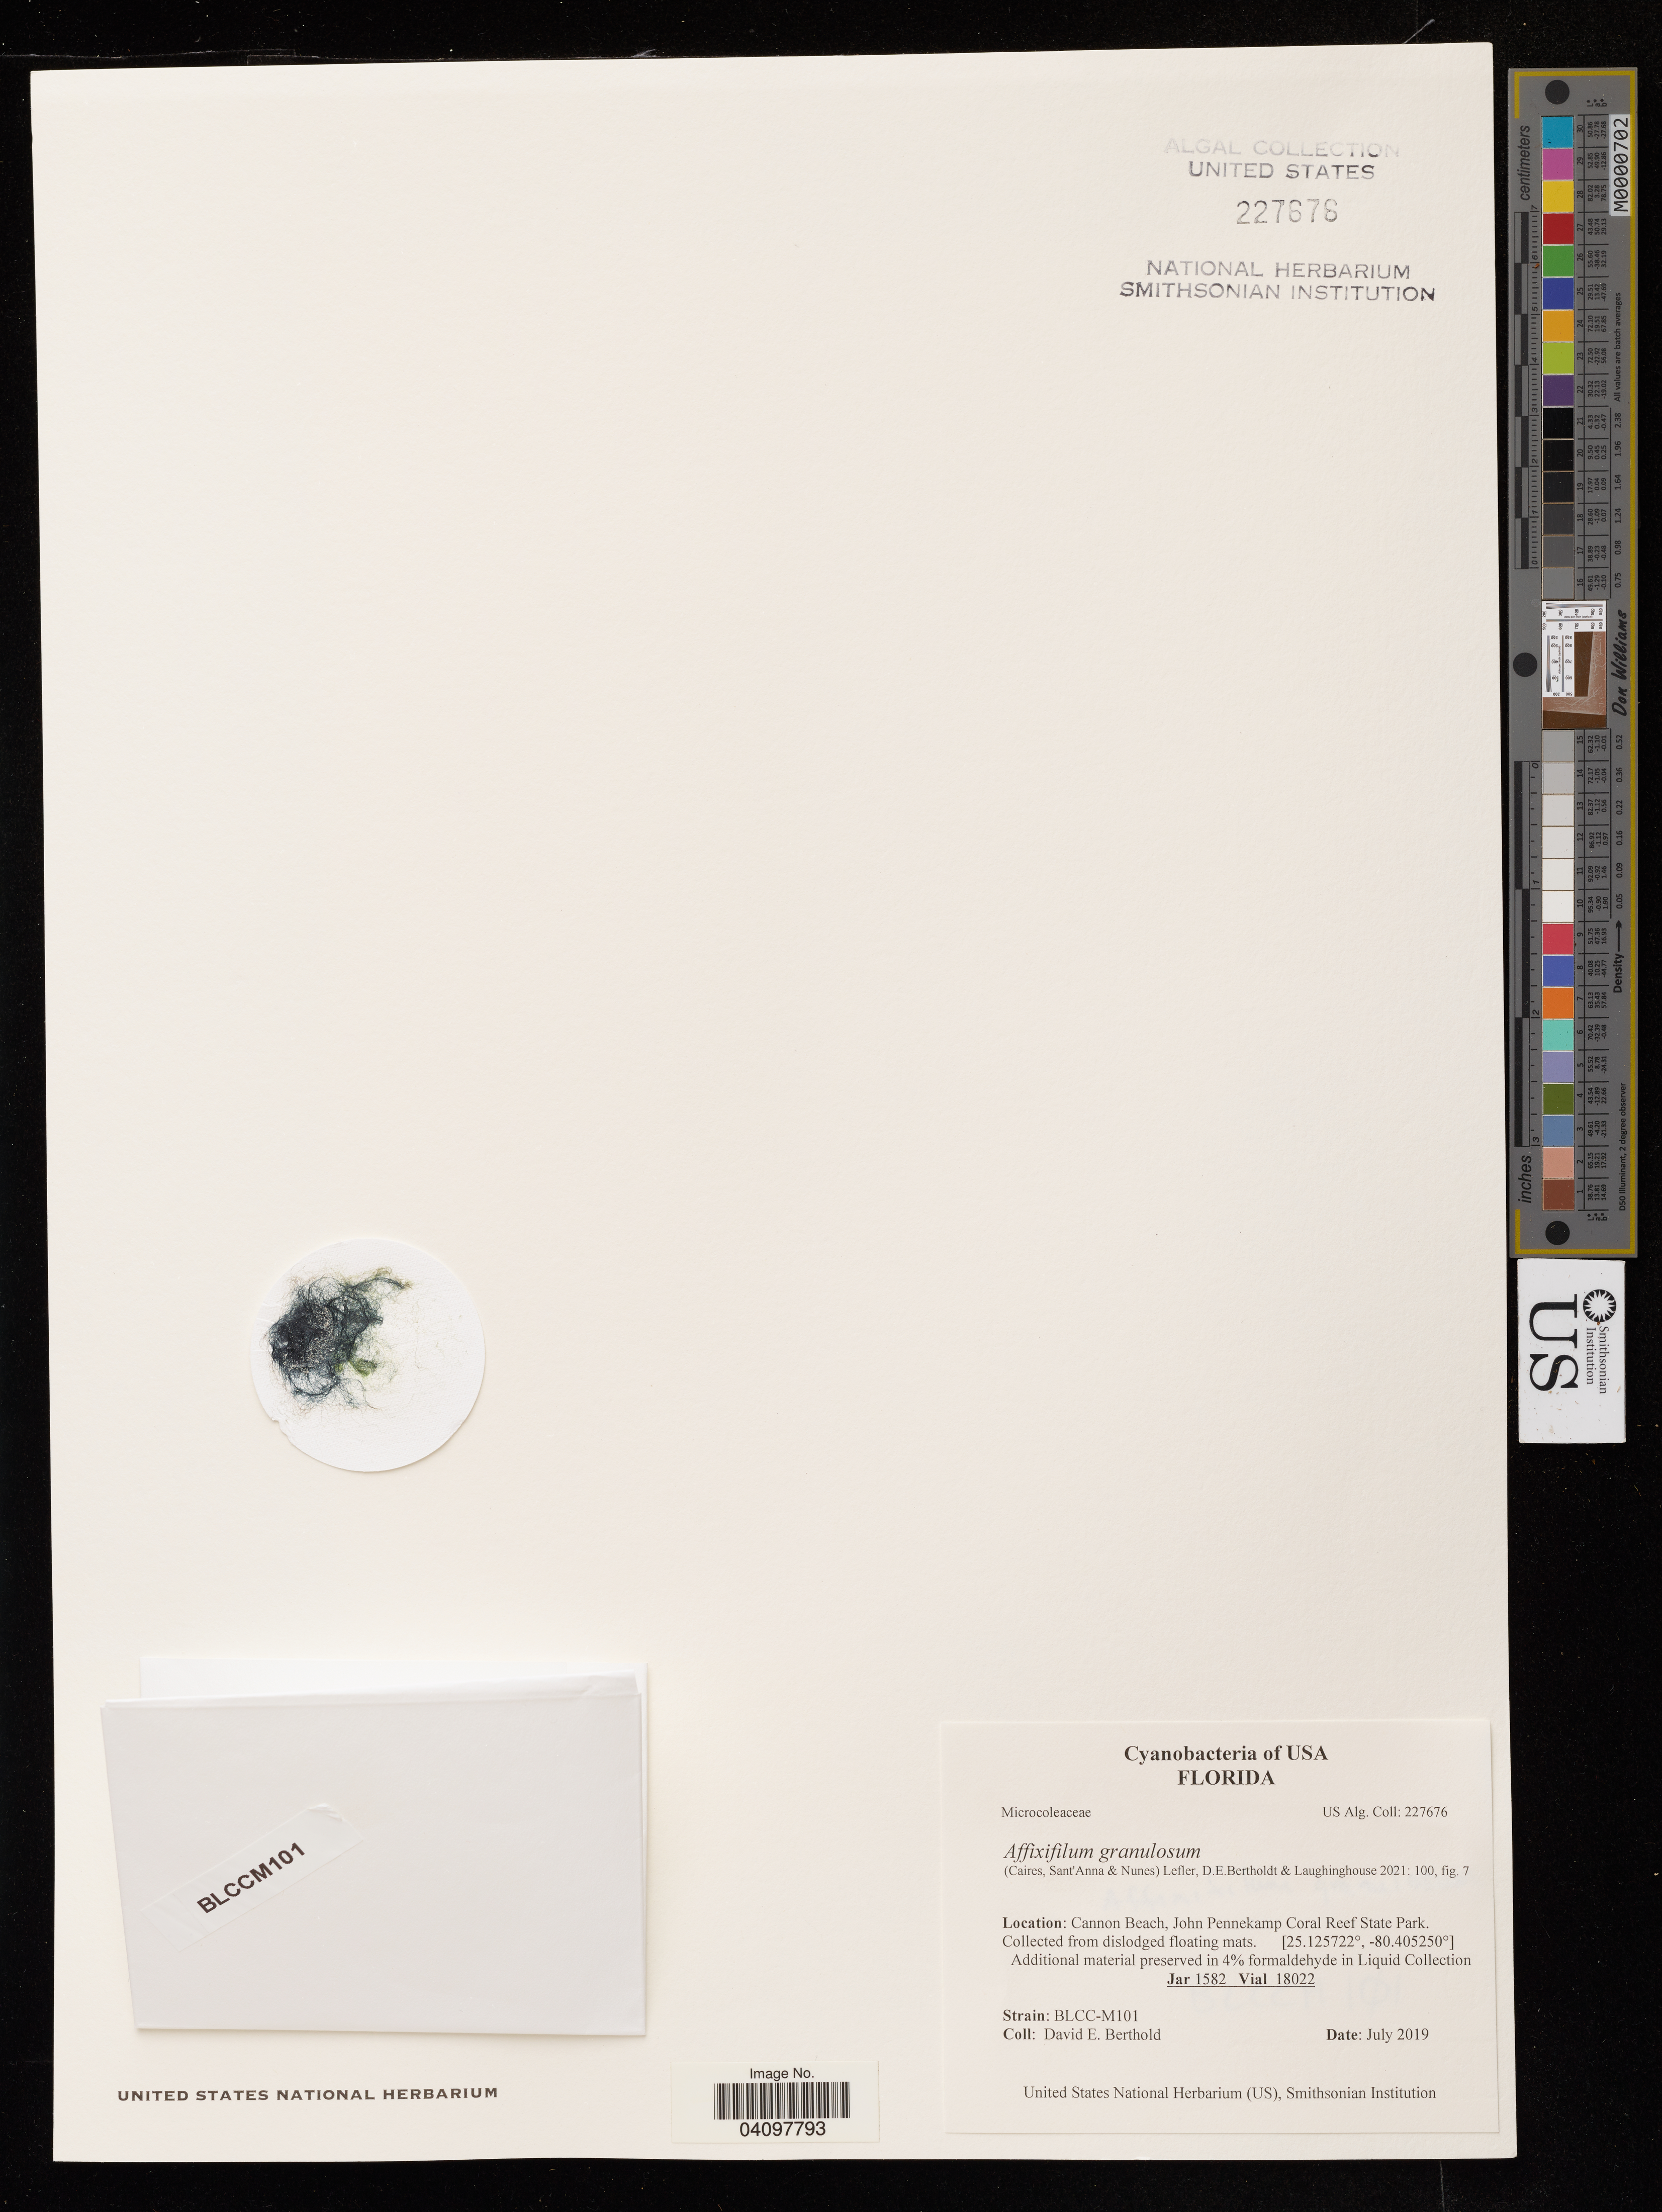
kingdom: Bacteria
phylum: Cyanobacteria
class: Cyanobacteriia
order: Cyanobacteriales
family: Microcoleaceae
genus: Affixifilum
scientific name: Affixifilum granulosum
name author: (Caires et al.) Lefler et al.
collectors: D. Berthold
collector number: BLCC-M101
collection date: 2019-07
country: United States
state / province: Florida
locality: Cannon Beach, John Pennekamp Coral Reef State Park.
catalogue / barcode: US 227678